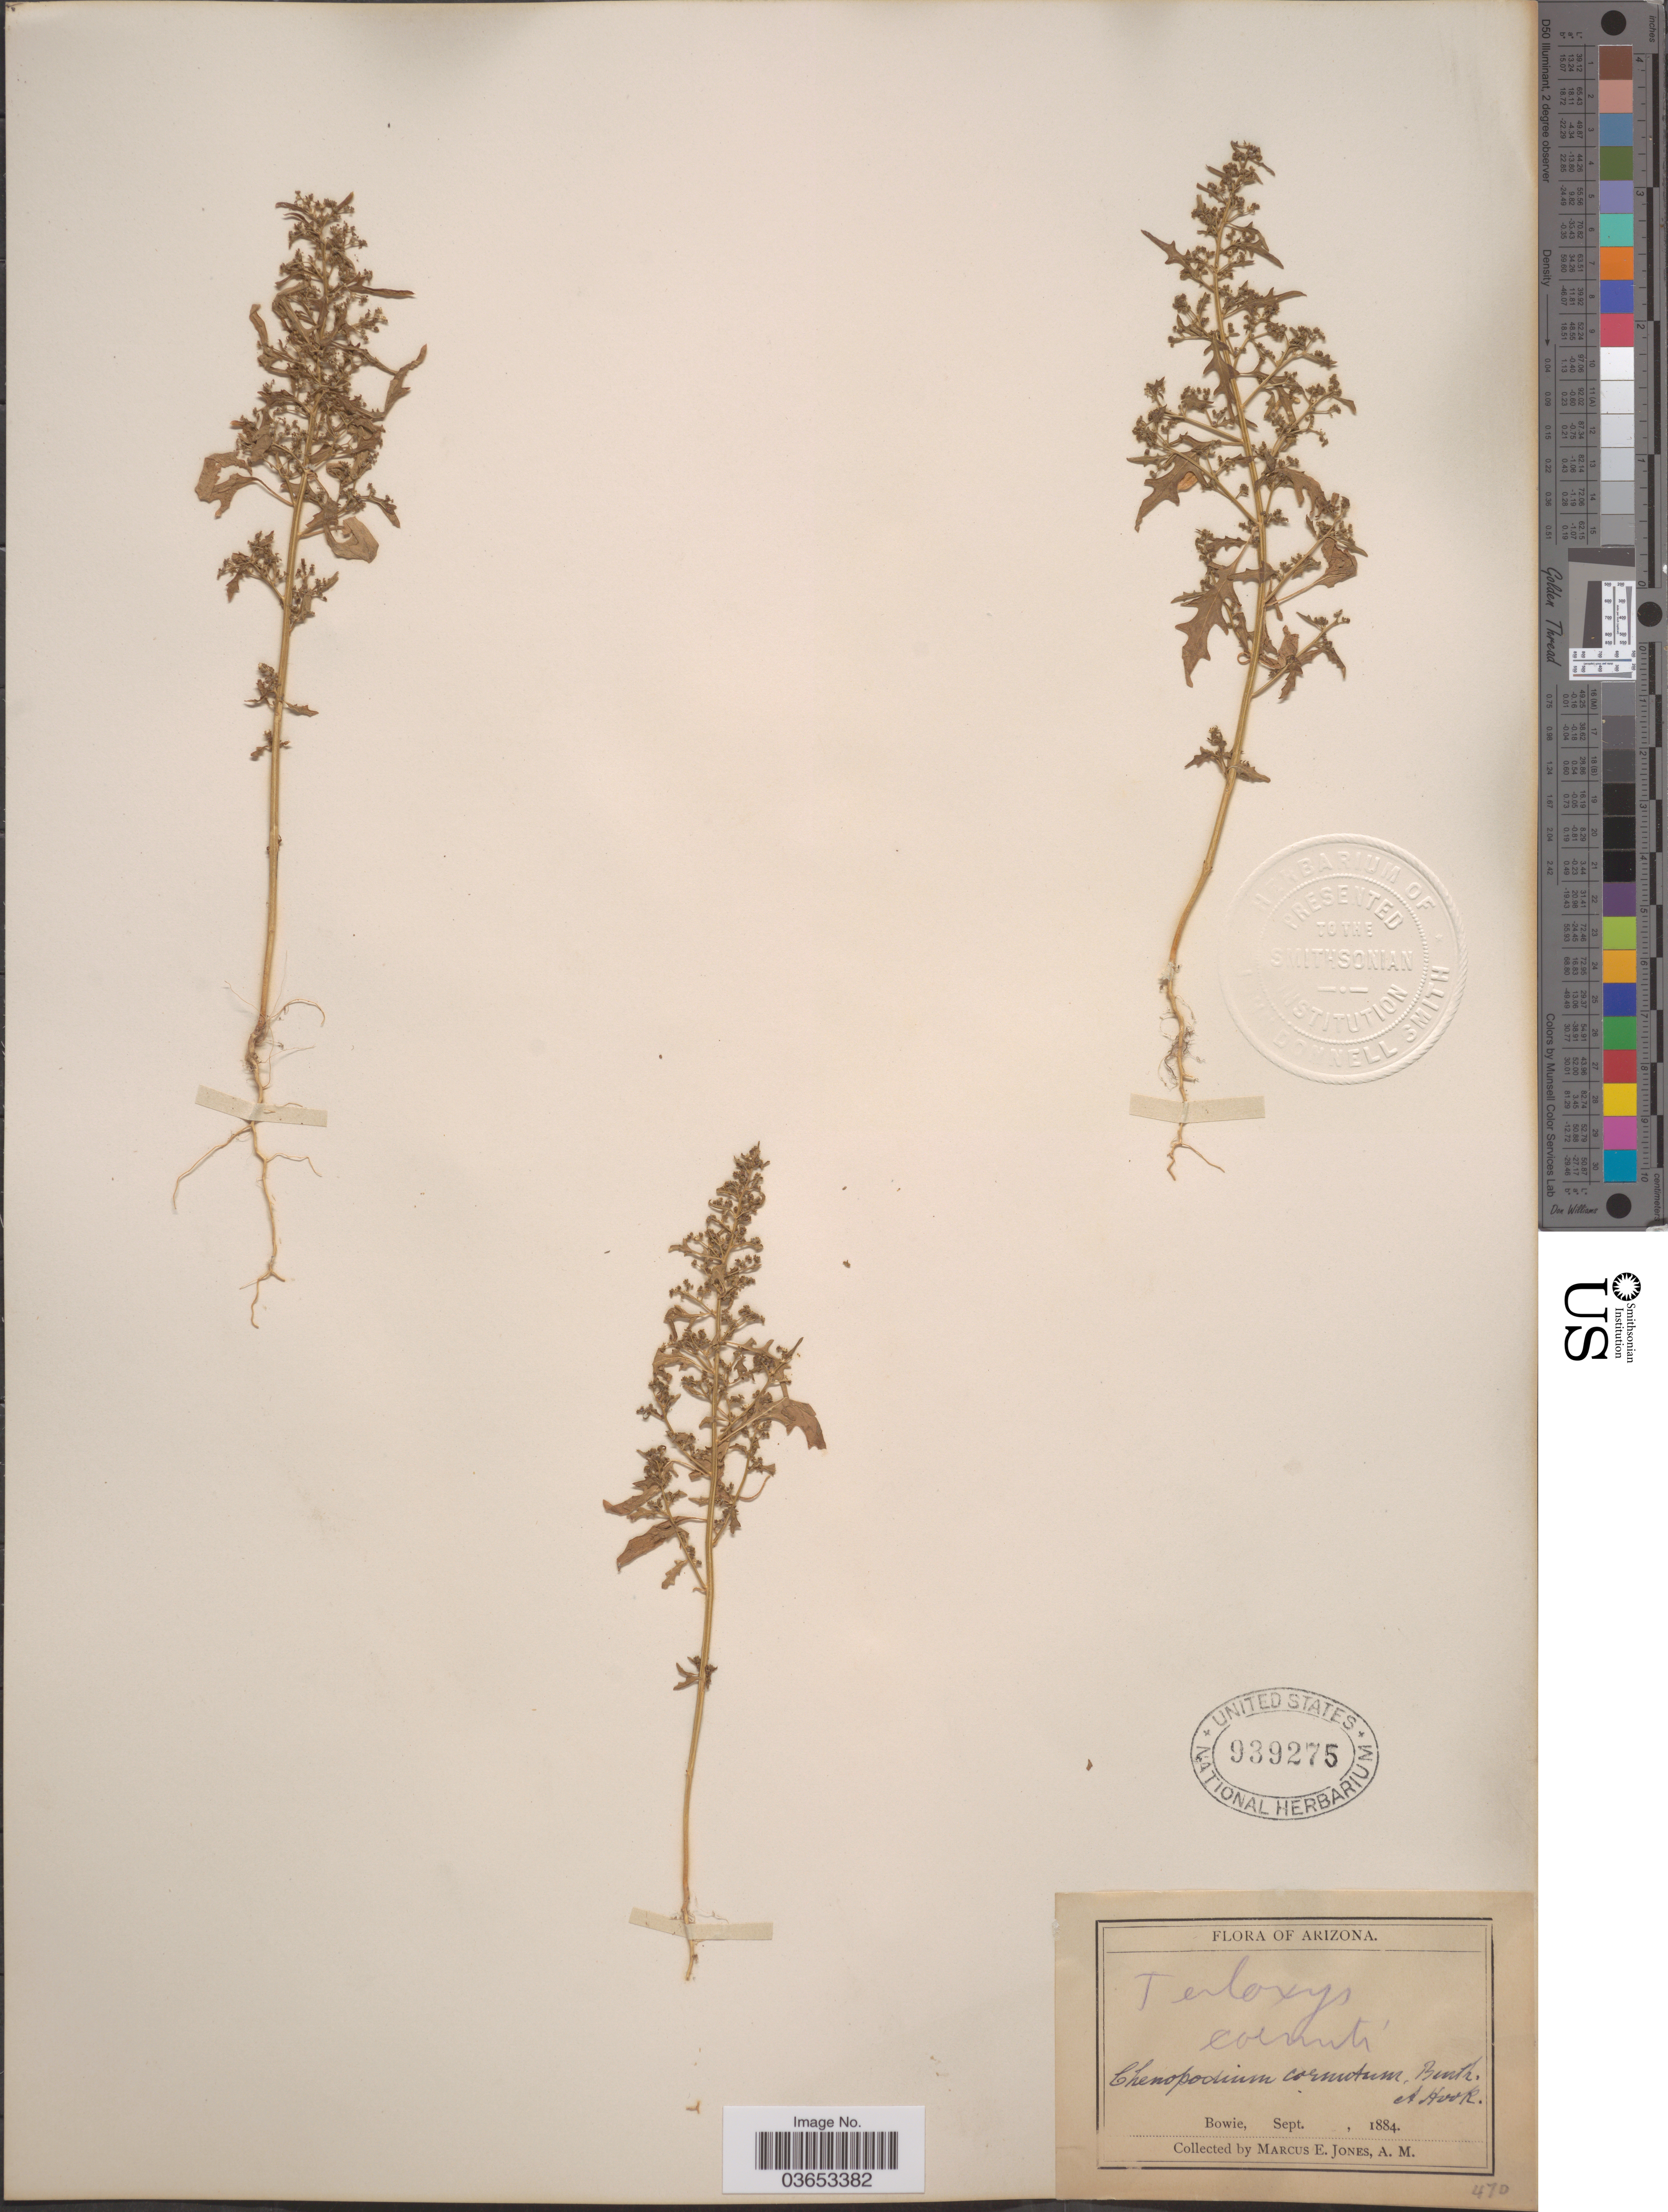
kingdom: Plantae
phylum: Tracheophyta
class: Magnoliopsida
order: Caryophyllales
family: Amaranthaceae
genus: Chenopodium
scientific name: Chenopodium incisum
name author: Poir.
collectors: M. E. Jones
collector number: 470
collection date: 1884-09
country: United States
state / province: Arizona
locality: Bowie.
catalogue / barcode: US 939275